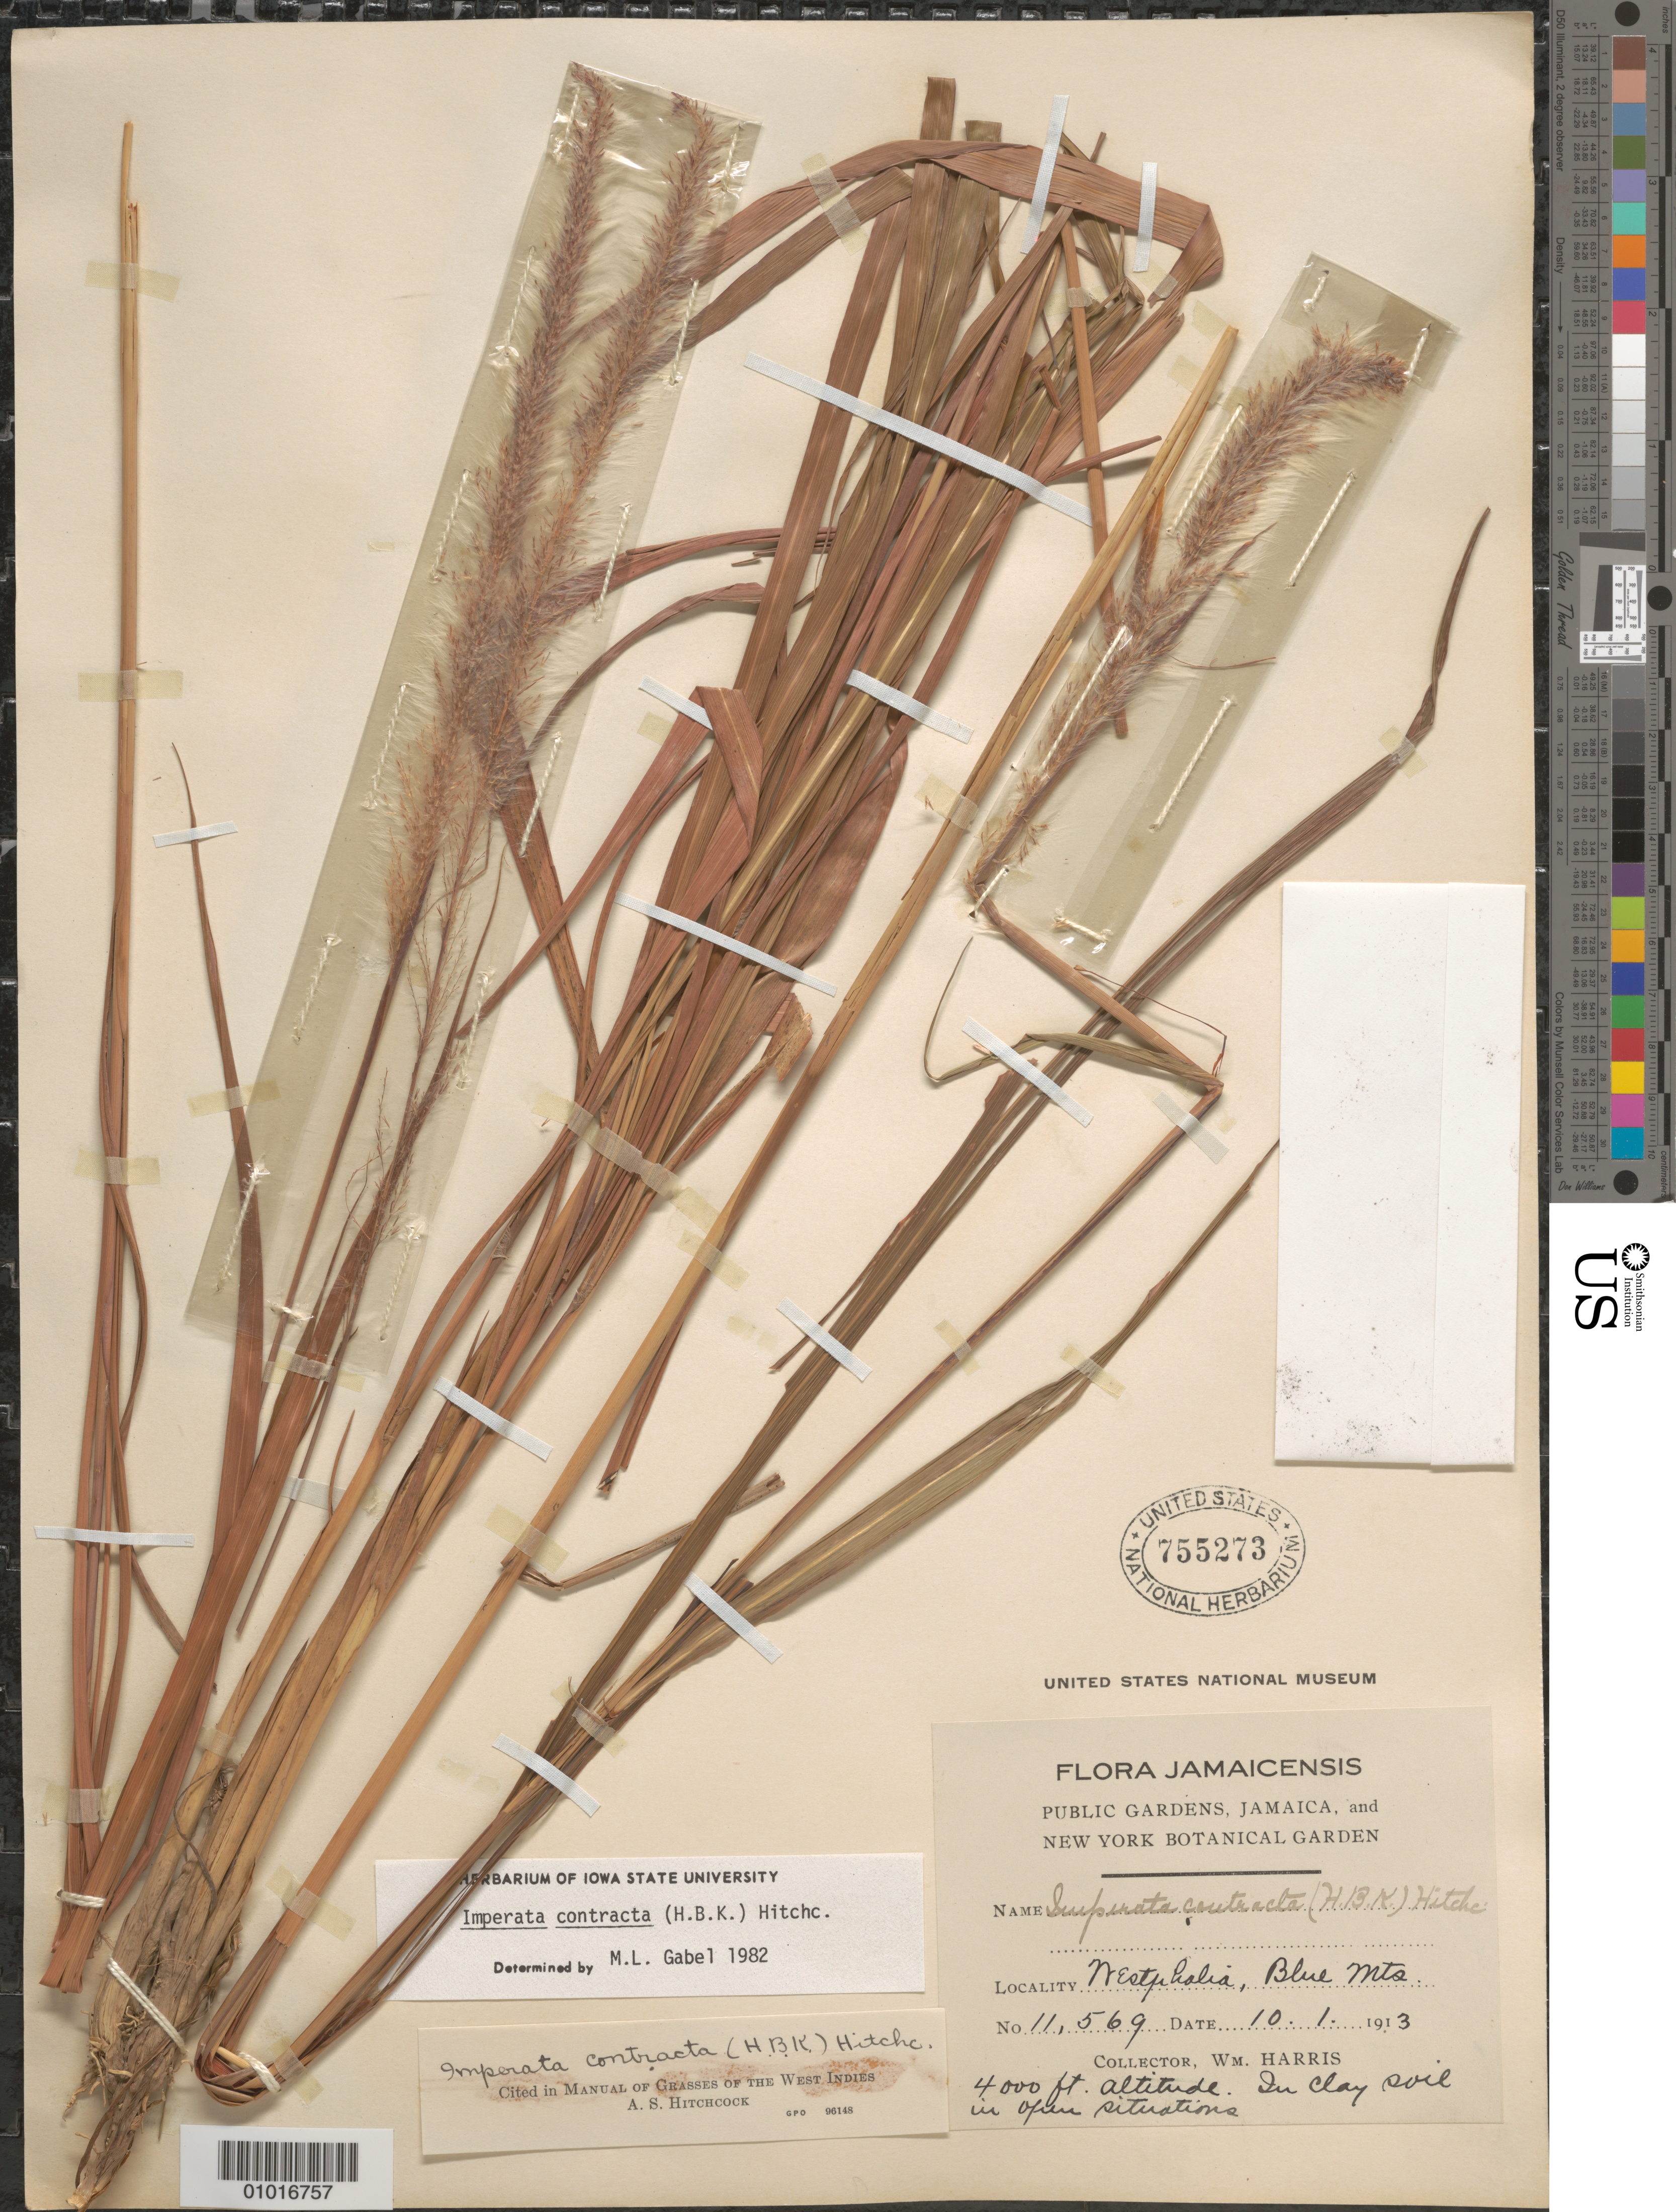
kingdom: Plantae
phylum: Tracheophyta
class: Liliopsida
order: Poales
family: Poaceae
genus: Imperata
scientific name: Imperata contracta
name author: (Kunth) Hitchc.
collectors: W. Harris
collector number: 11569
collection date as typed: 10 Jan 1913 or 01 Oct 1913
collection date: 1913-01-10 or 1913-10-01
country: Jamaica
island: Jamaica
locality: Nestphalia, blue mountains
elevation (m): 1219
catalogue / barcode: US 755273